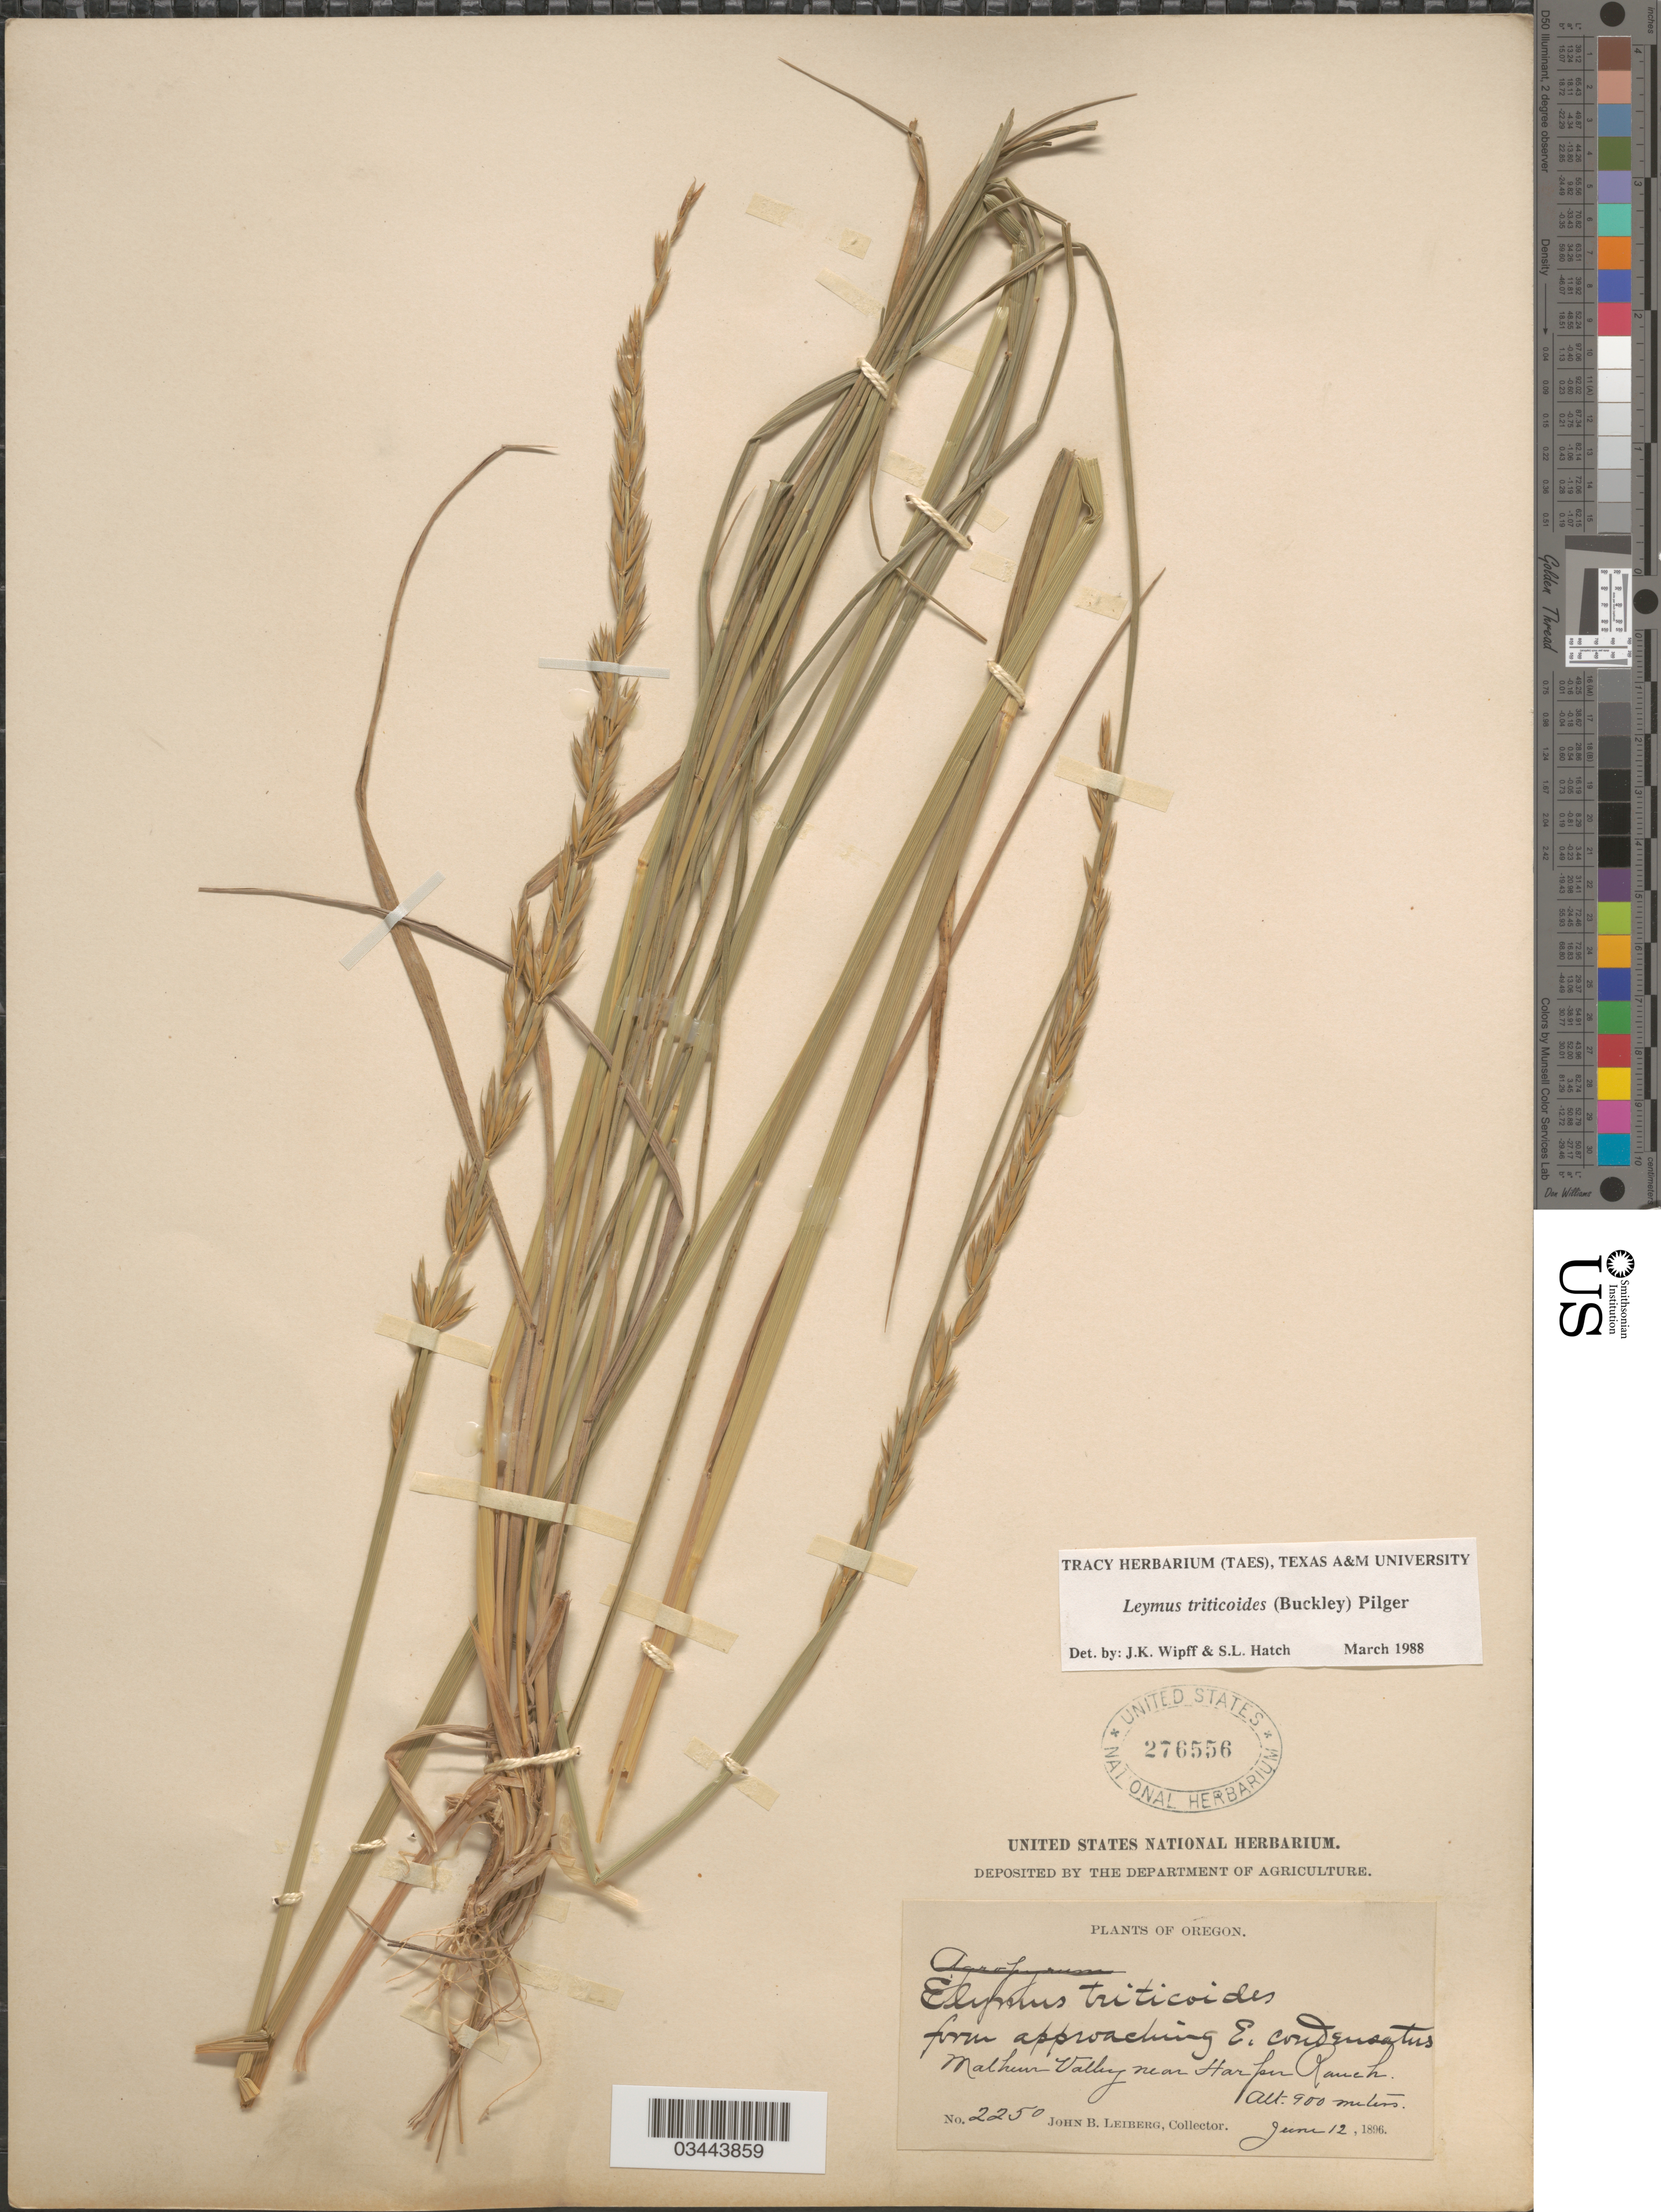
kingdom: Plantae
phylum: Tracheophyta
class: Liliopsida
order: Poales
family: Poaceae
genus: Leymus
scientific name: Leymus triticoides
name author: (Buckley) Pilg.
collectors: J. B. Leiberg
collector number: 2250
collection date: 1896-06-12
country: United States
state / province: Oregon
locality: Malheur Valley near Harper Ranch.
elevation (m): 900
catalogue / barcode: US 276556